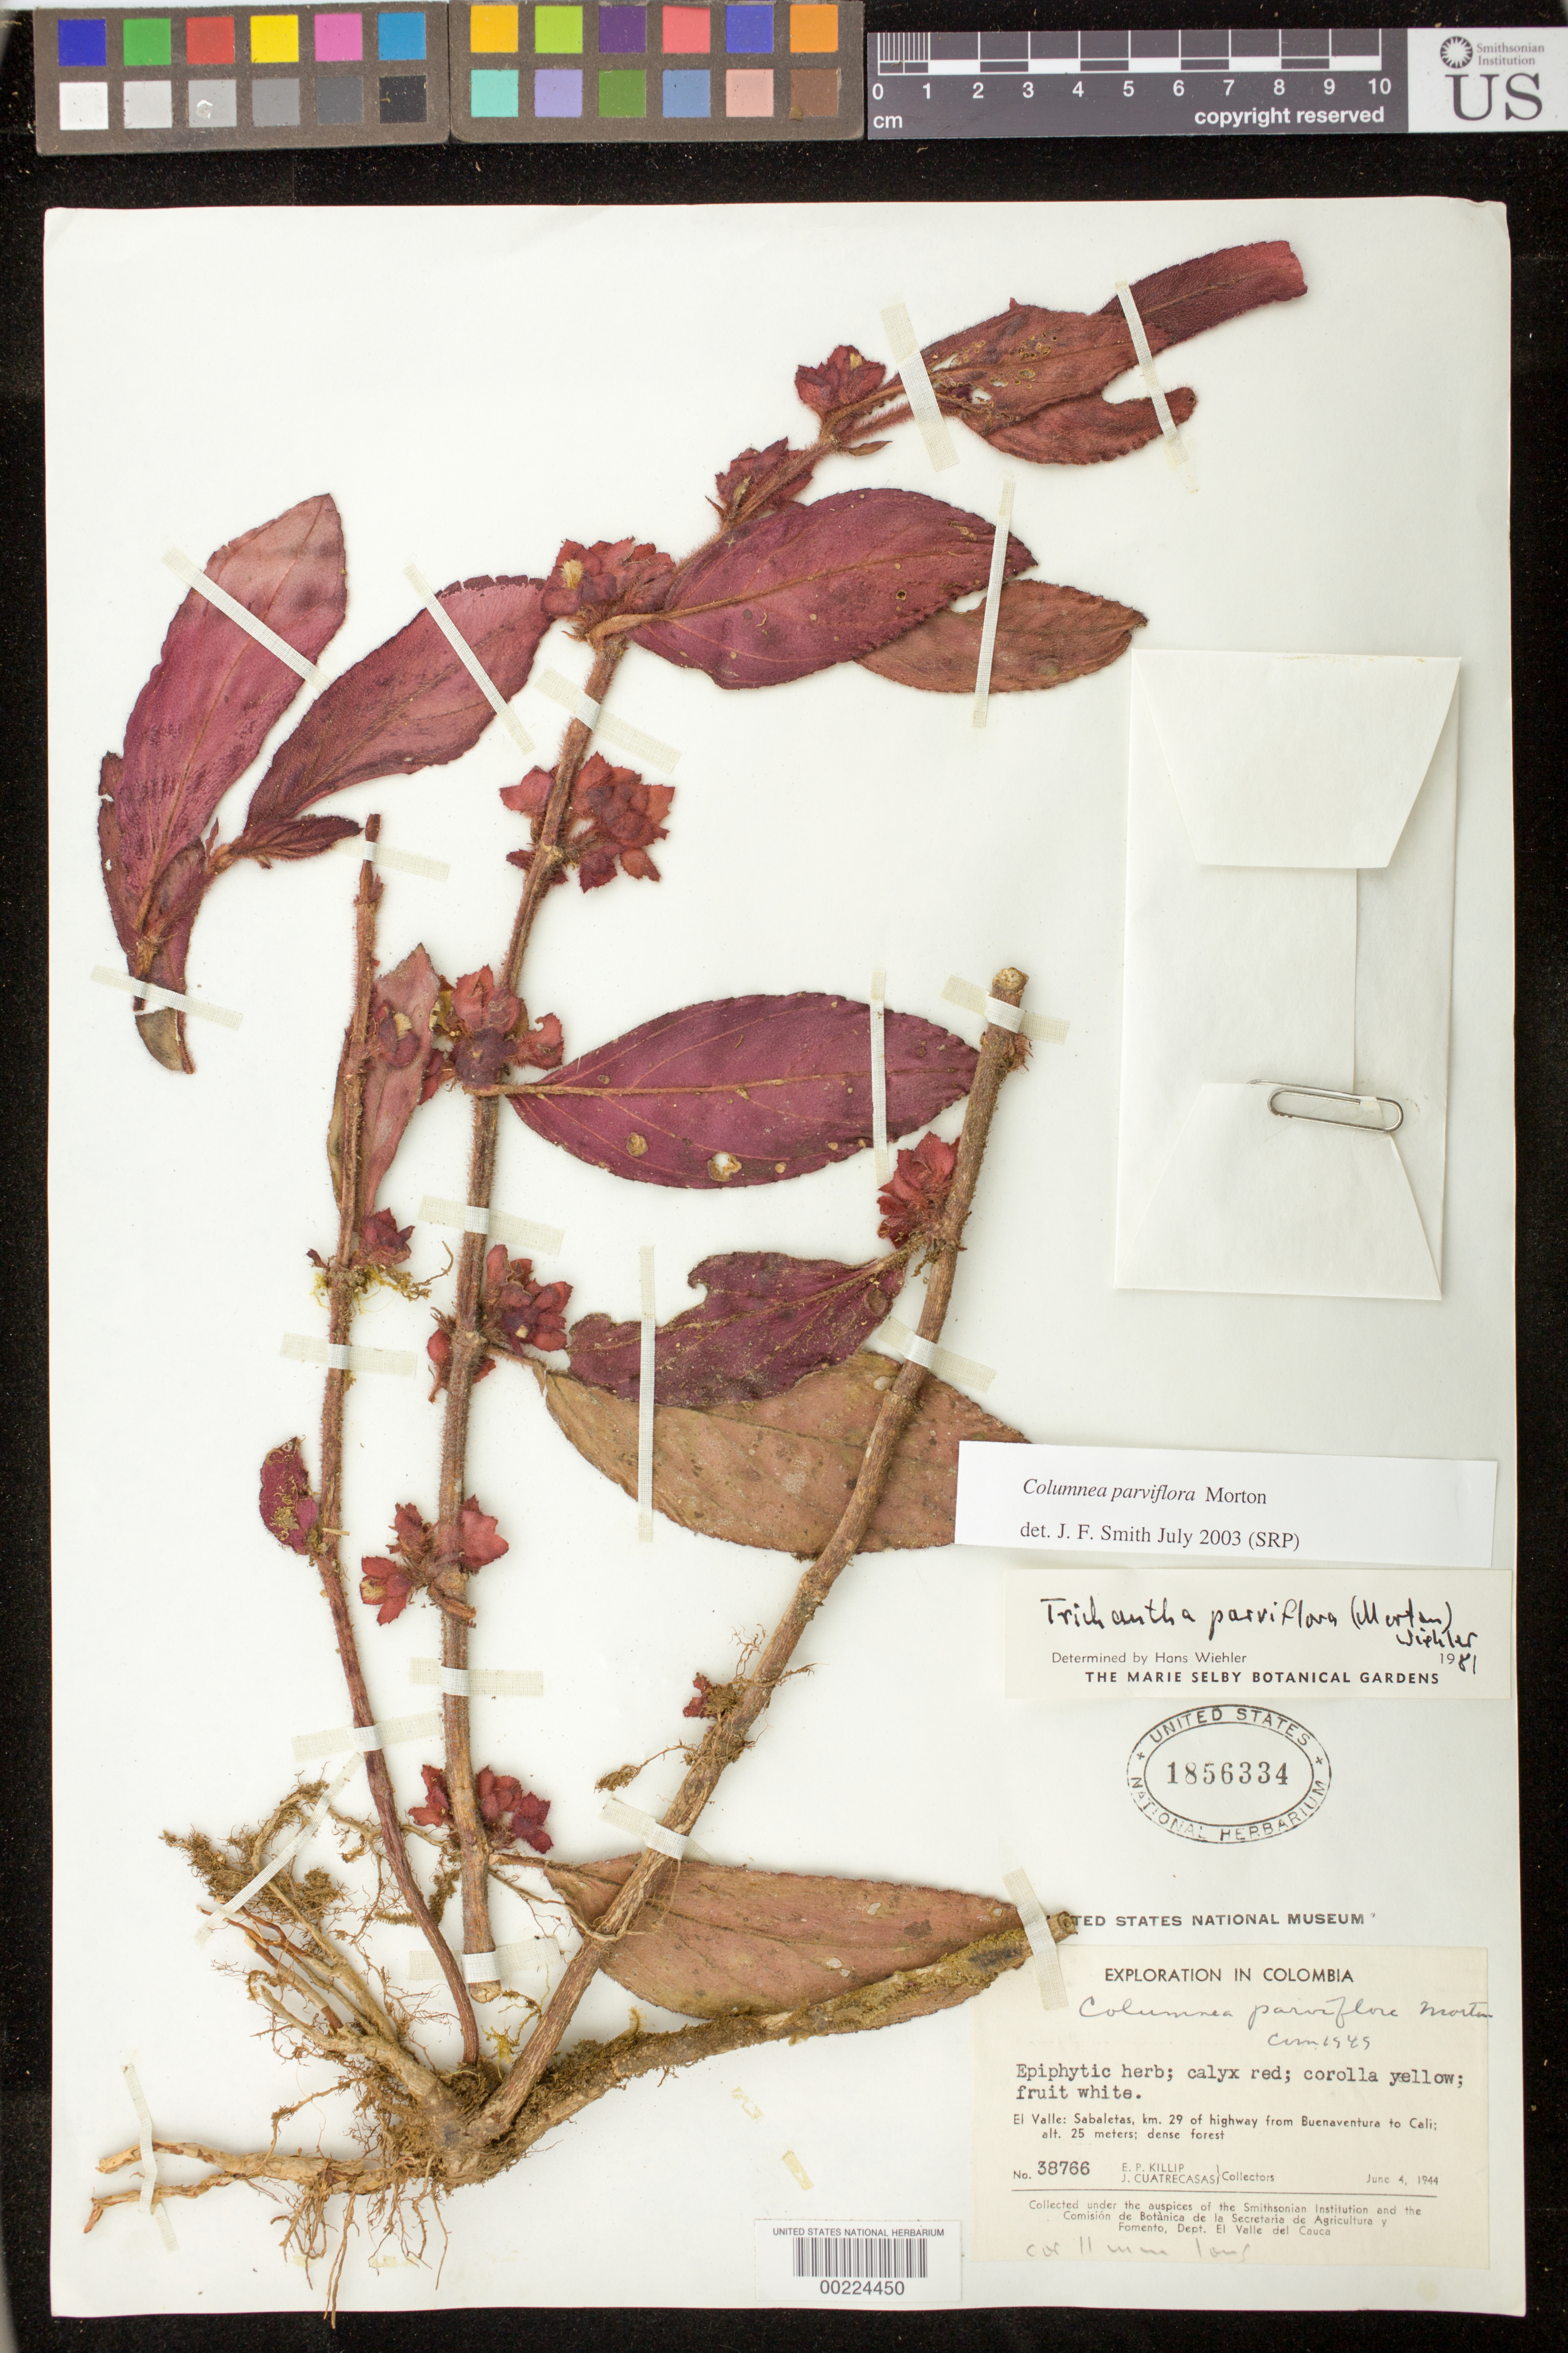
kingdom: Plantae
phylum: Tracheophyta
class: Magnoliopsida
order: Lamiales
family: Gesneriaceae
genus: Columnea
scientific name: Columnea herthae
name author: Mansf.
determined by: Clark, J. L.; Skog, Laurence E.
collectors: E. P. Killip & J. Cuatrecasas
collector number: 38766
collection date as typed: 04 Jun 1944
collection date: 1944-06-04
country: Colombia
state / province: Valle del Cauca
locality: Sabaletas, km 29 of highway from Buenaventura to Cali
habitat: Dense forest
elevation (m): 25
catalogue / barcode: US 1856334